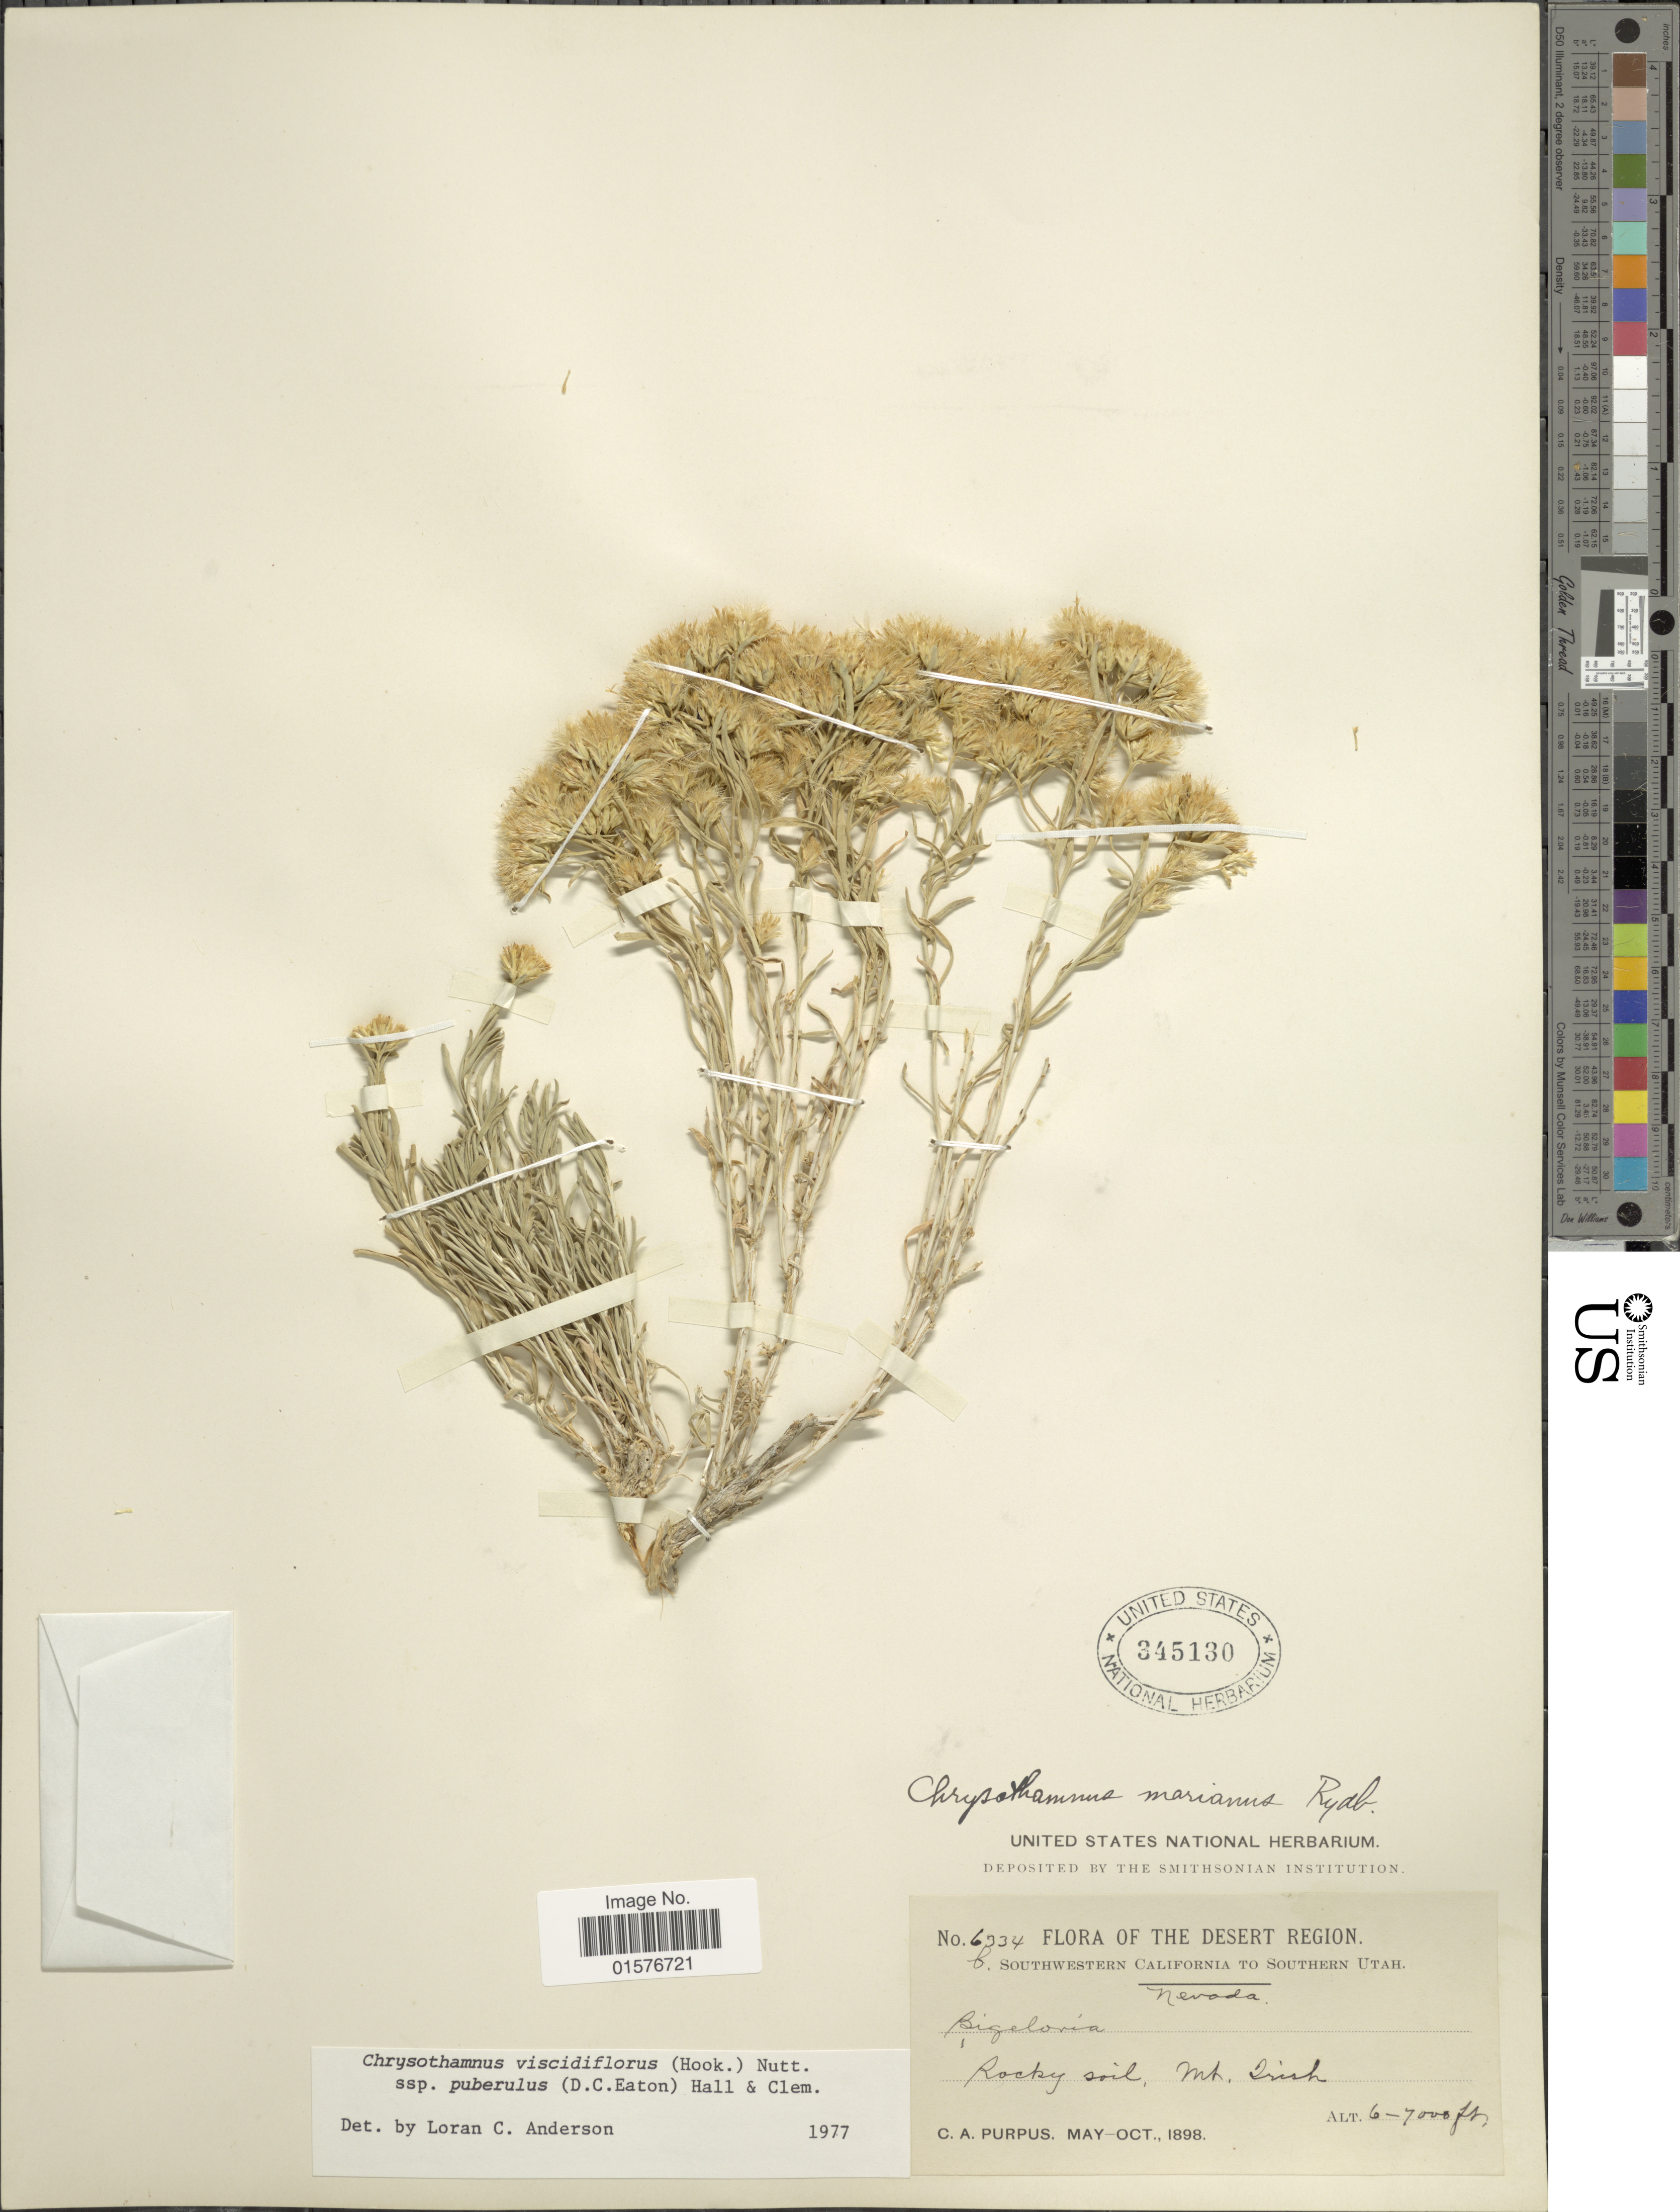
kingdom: Plantae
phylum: Tracheophyta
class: Magnoliopsida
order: Asterales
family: Asteraceae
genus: Chrysothamnus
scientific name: Chrysothamnus viscidiflorus subsp. puberulus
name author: (D.C. Eaton) H.M. Hall & Clem.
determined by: Urbatsch, Lowell E., Curator (LSU), Louisiana State University (UNITED STATES)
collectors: C. A. Purpus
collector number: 6334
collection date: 1898-05/1898-10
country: United States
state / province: Nevada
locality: The Desert Region, Southwestern California to Southern Utah, Mt. Irish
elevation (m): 1829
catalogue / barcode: US 345130